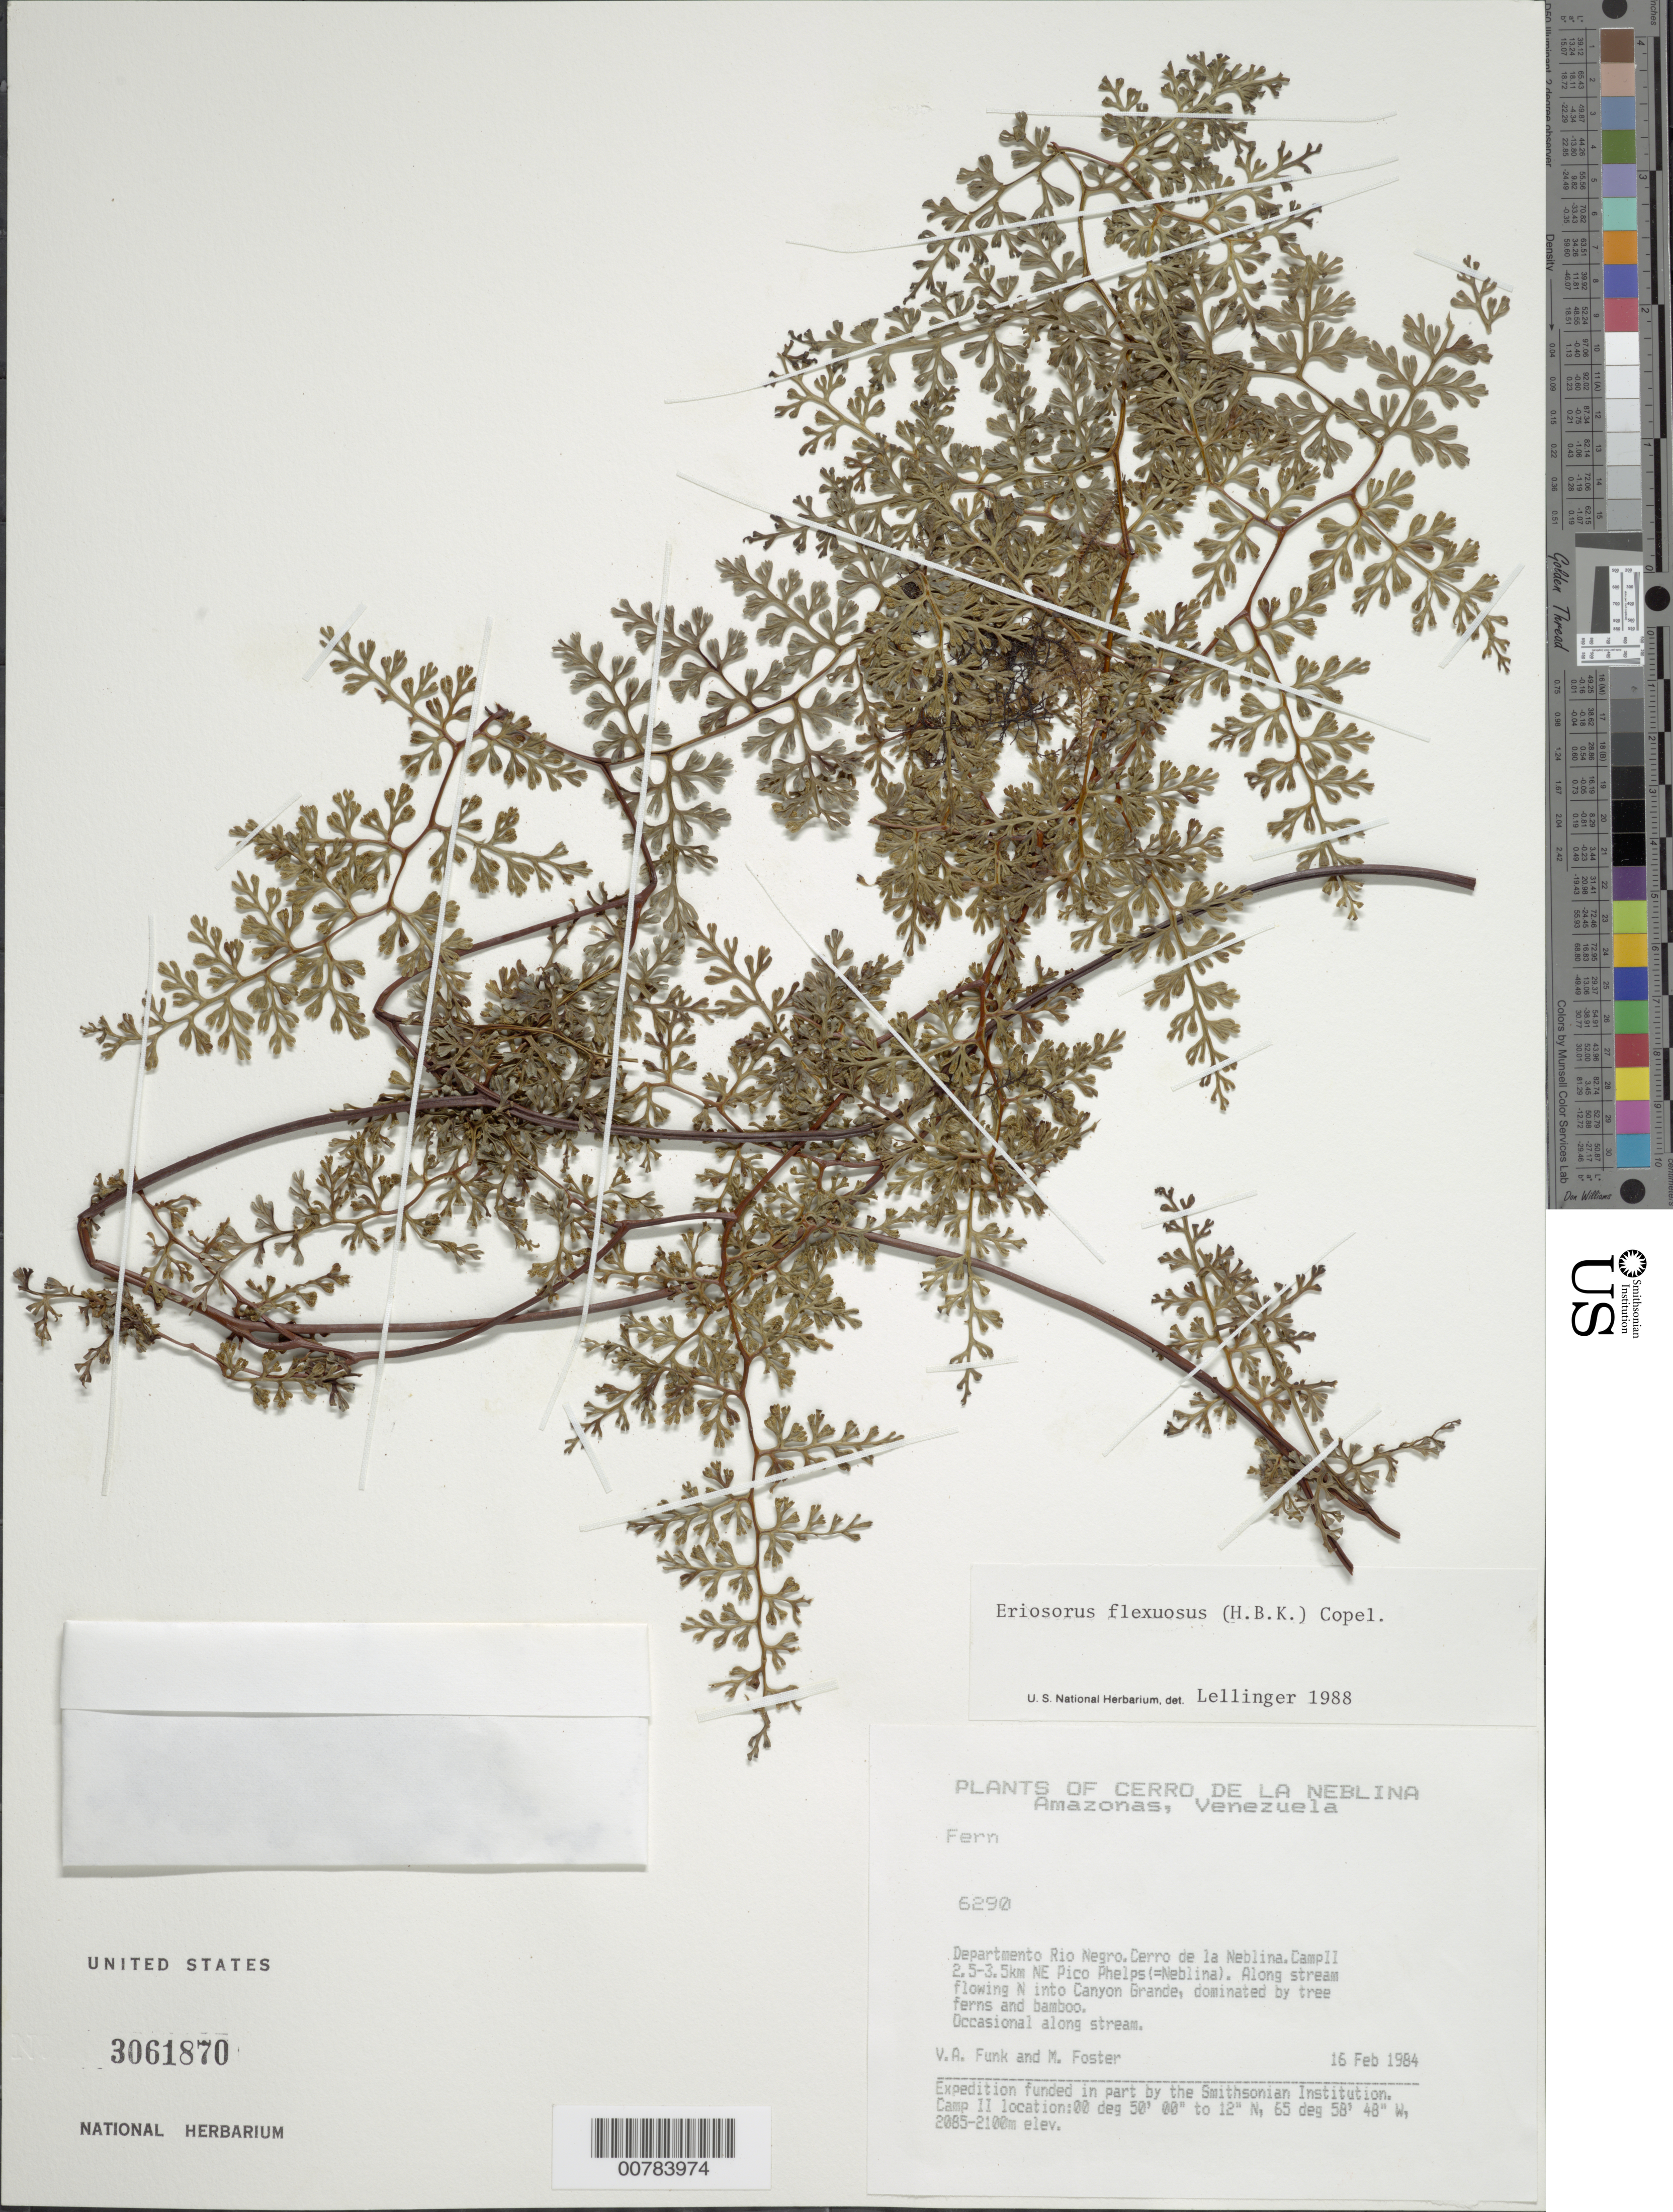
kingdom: Plantae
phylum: Tracheophyta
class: Polypodiopsida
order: Polypodiales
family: Pteridaceae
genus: Jamesonia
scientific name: Jamesonia flexuosa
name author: (Humb. & Bonpl.) Christenh.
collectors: V. Funk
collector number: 6290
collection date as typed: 16-Feb-84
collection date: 1984-02-16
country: Venezuela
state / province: Amazonas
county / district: Río Negro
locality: Cerro de la Neblina, Camp II 2.5-3.5 km NE Pico Phelps (=Neblina), along stream flowing N into Canyon Grande,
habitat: Along streams; dominated by tree ferns and bamboo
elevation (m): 2085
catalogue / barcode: US 3061870